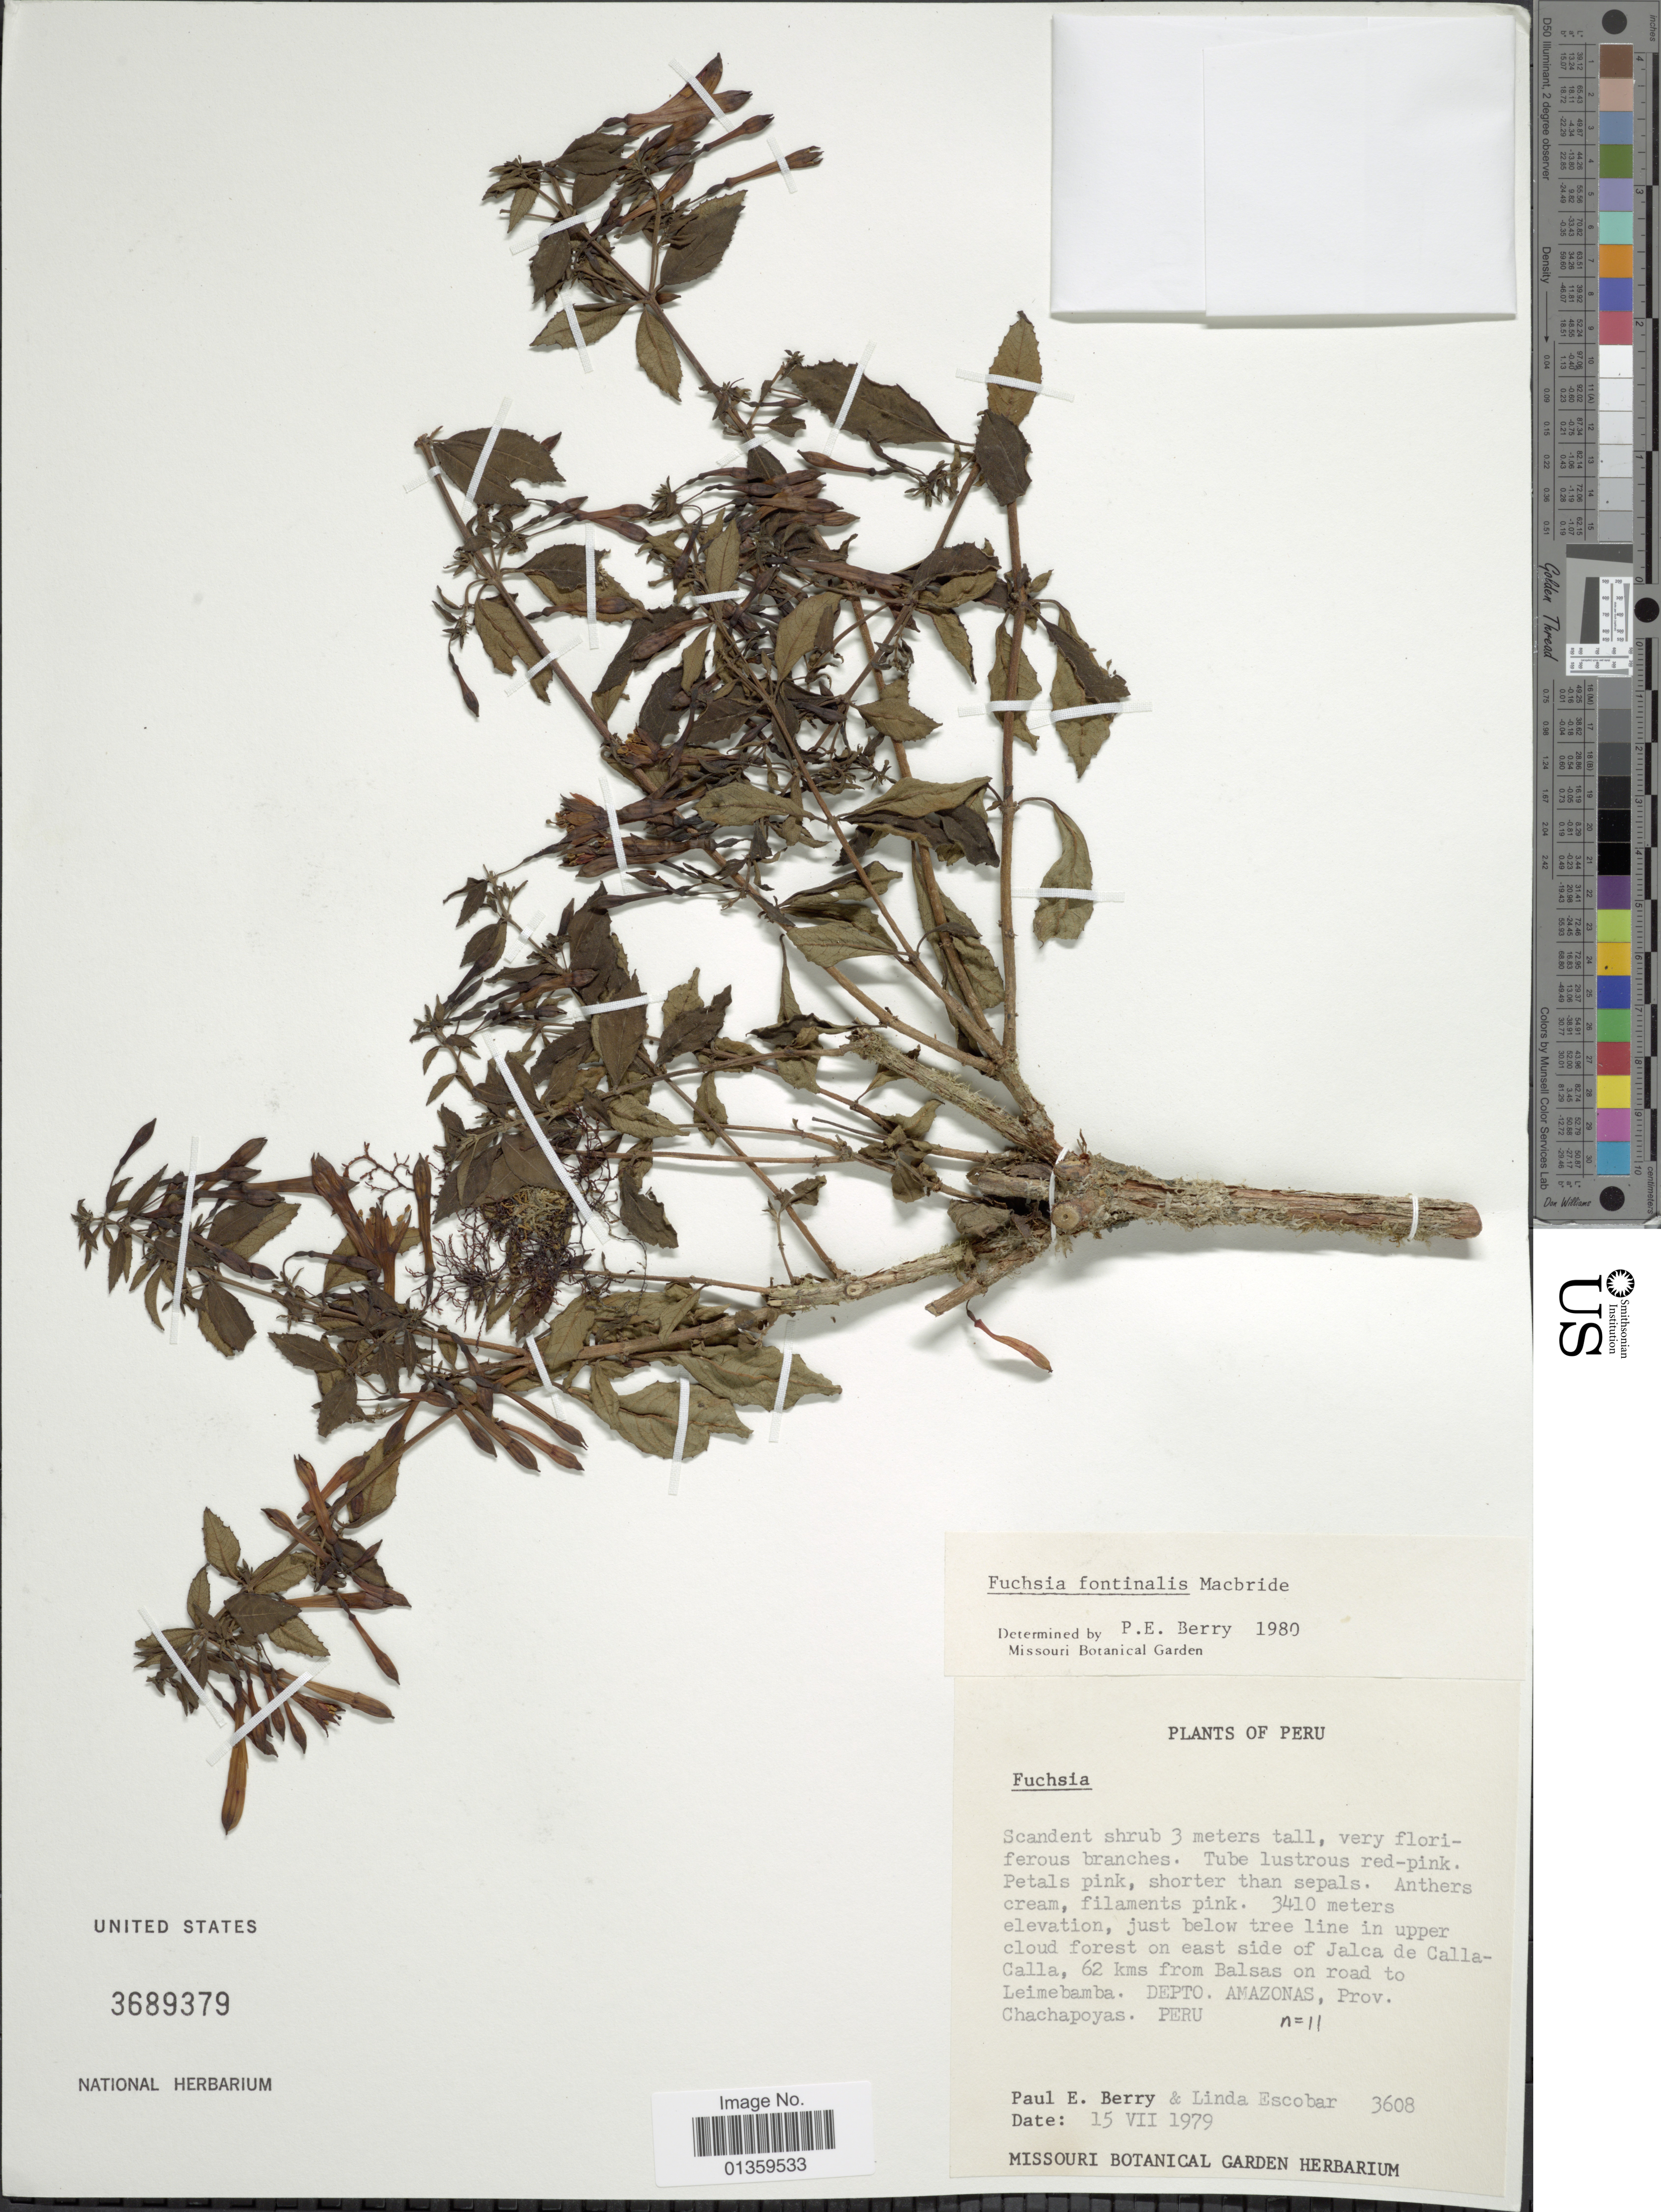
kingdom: Plantae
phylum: Tracheophyta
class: Magnoliopsida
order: Myrtales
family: Onagraceae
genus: Fuchsia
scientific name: Fuchsia fontinalis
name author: J.F. Macbr.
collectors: P. E. Berry & L. K. de Escobar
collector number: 3608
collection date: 1979-07-15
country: Peru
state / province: Amazonas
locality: Just below tree line in upper cloud forest on east side of Jalca de Calla-Calla, 62 kms from Balsas on road to Leimebamba, Prov. Chachapoyas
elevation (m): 3410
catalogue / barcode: US 3689379